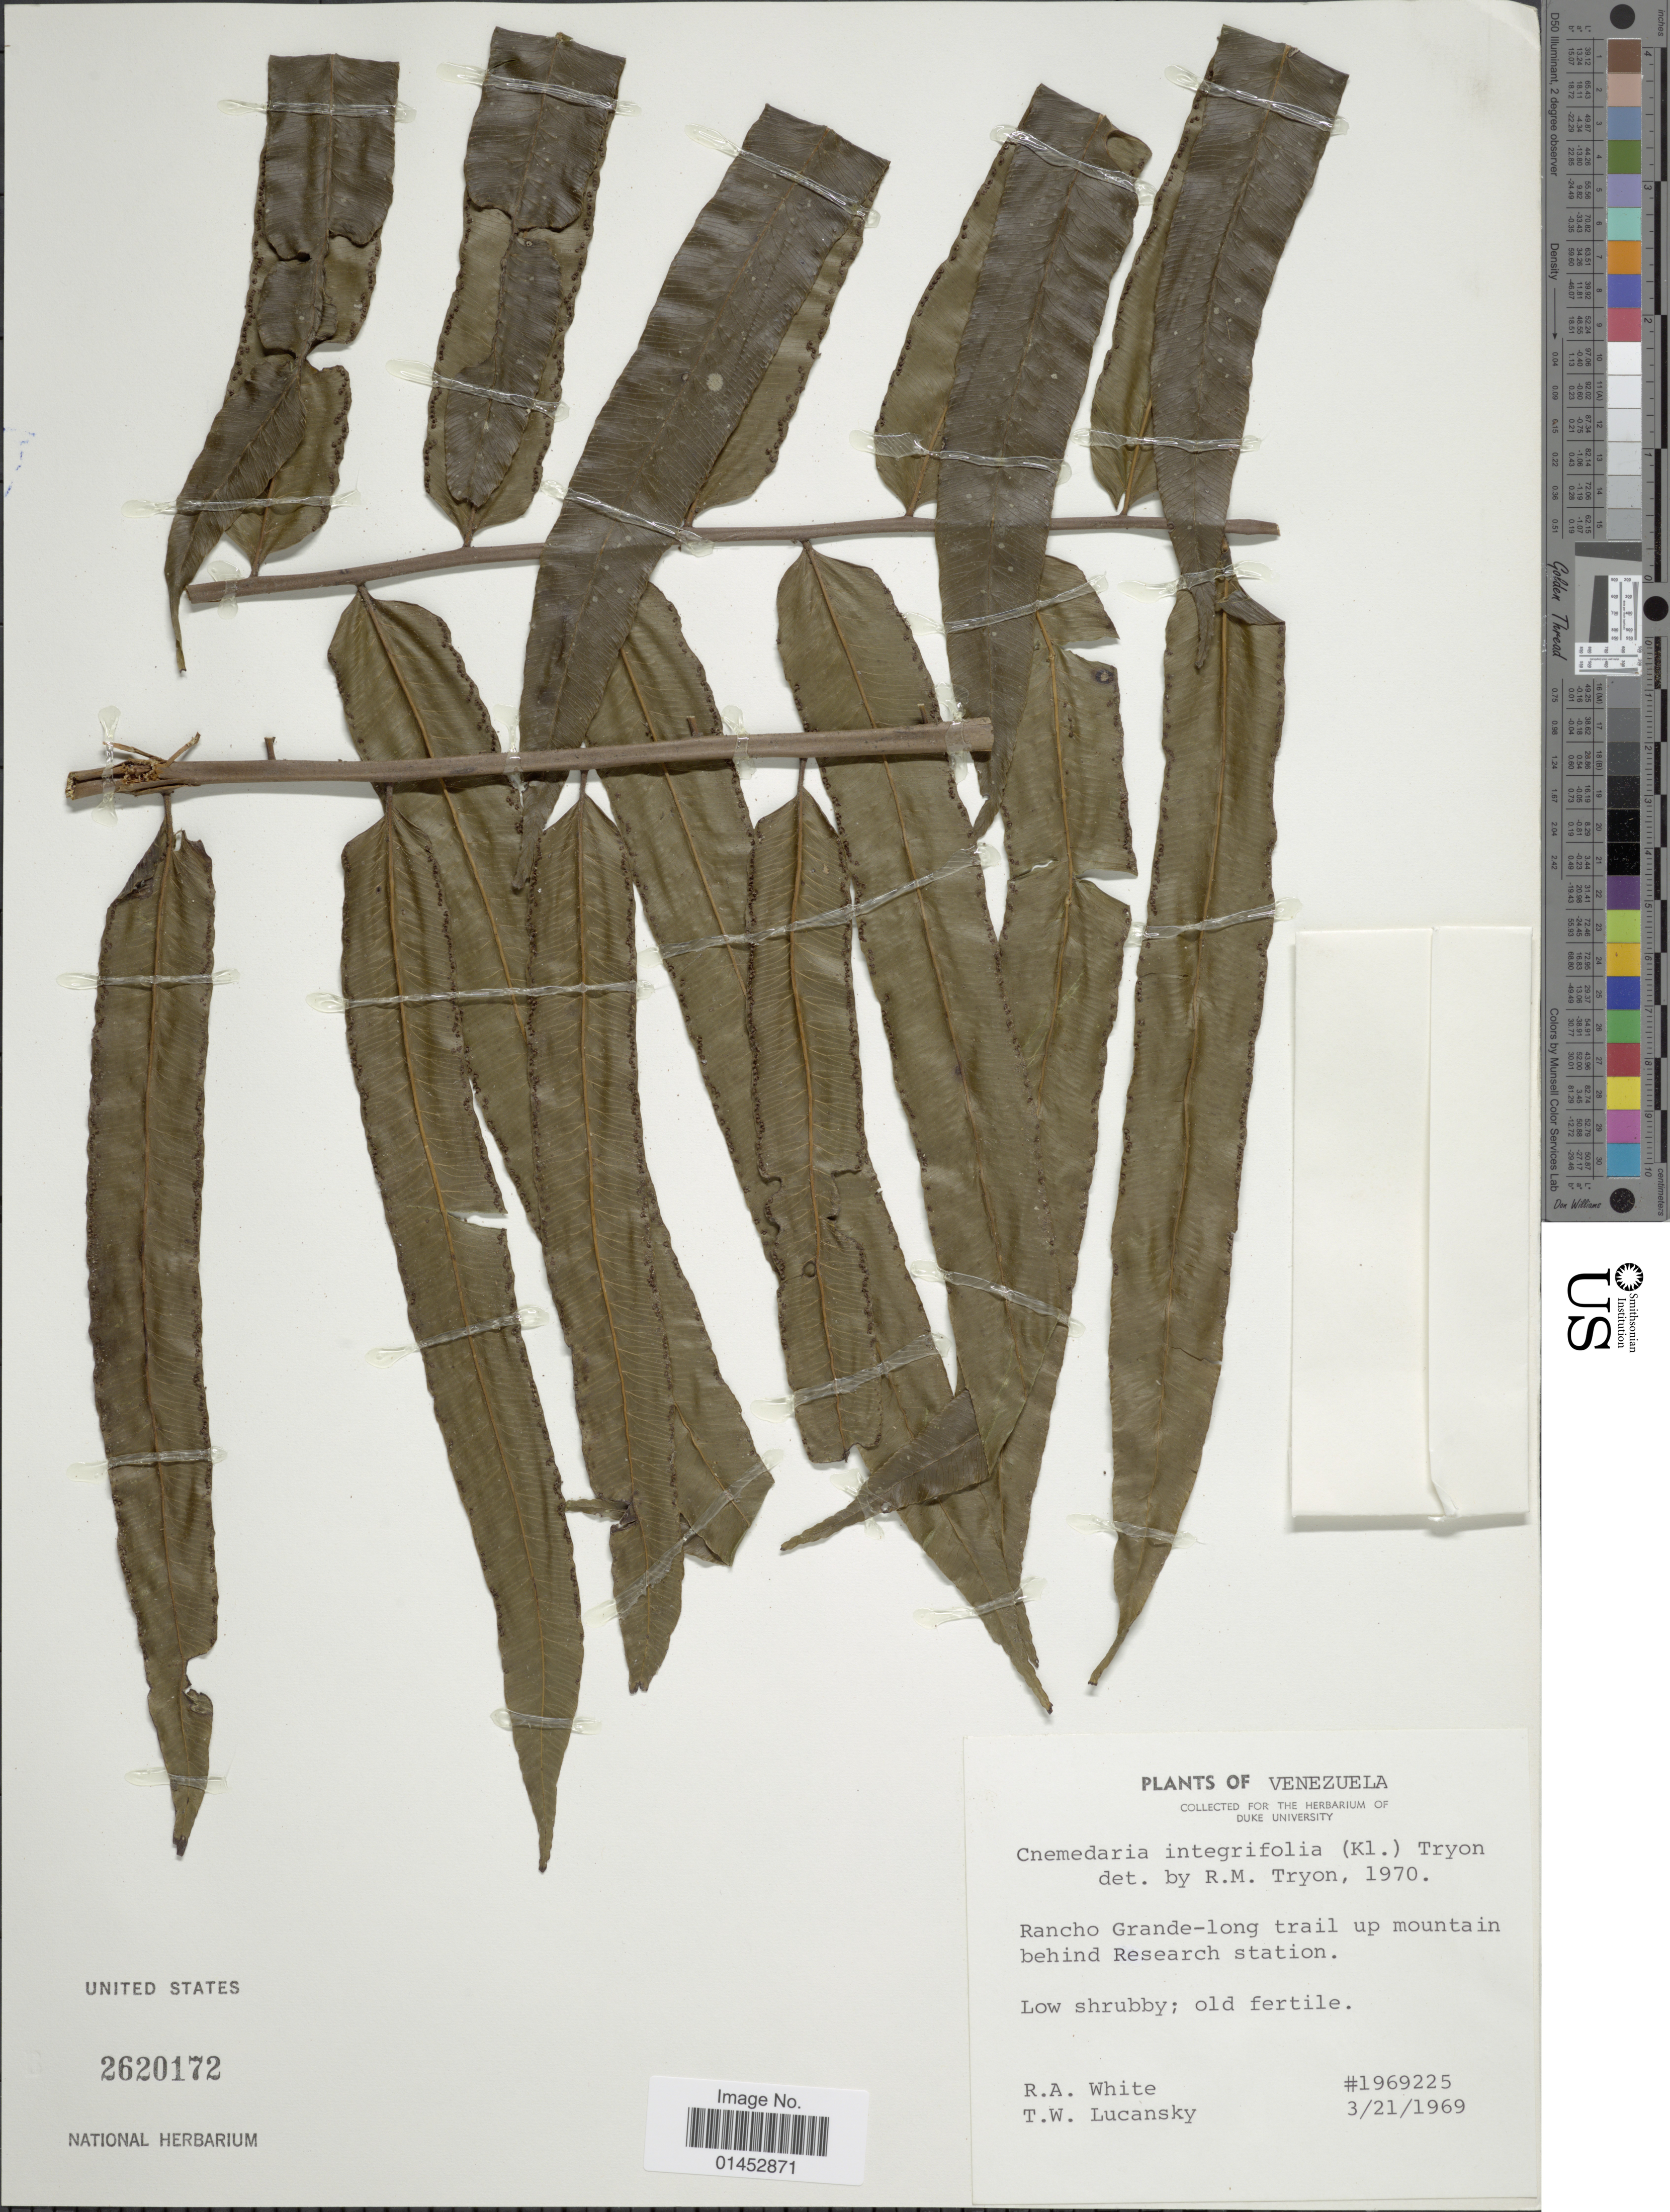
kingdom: Plantae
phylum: Tracheophyta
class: Polypodiopsida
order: Cyatheales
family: Cyatheaceae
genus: Cyathea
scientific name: Cyathea speciosa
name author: Humb. & Bonpl. ex Willd.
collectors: R. A. White & T. Lucansky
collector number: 1969225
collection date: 1969-03-21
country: Venezuela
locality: Rancho Grande: long trail up mountain behind Research station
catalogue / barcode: US 2620172